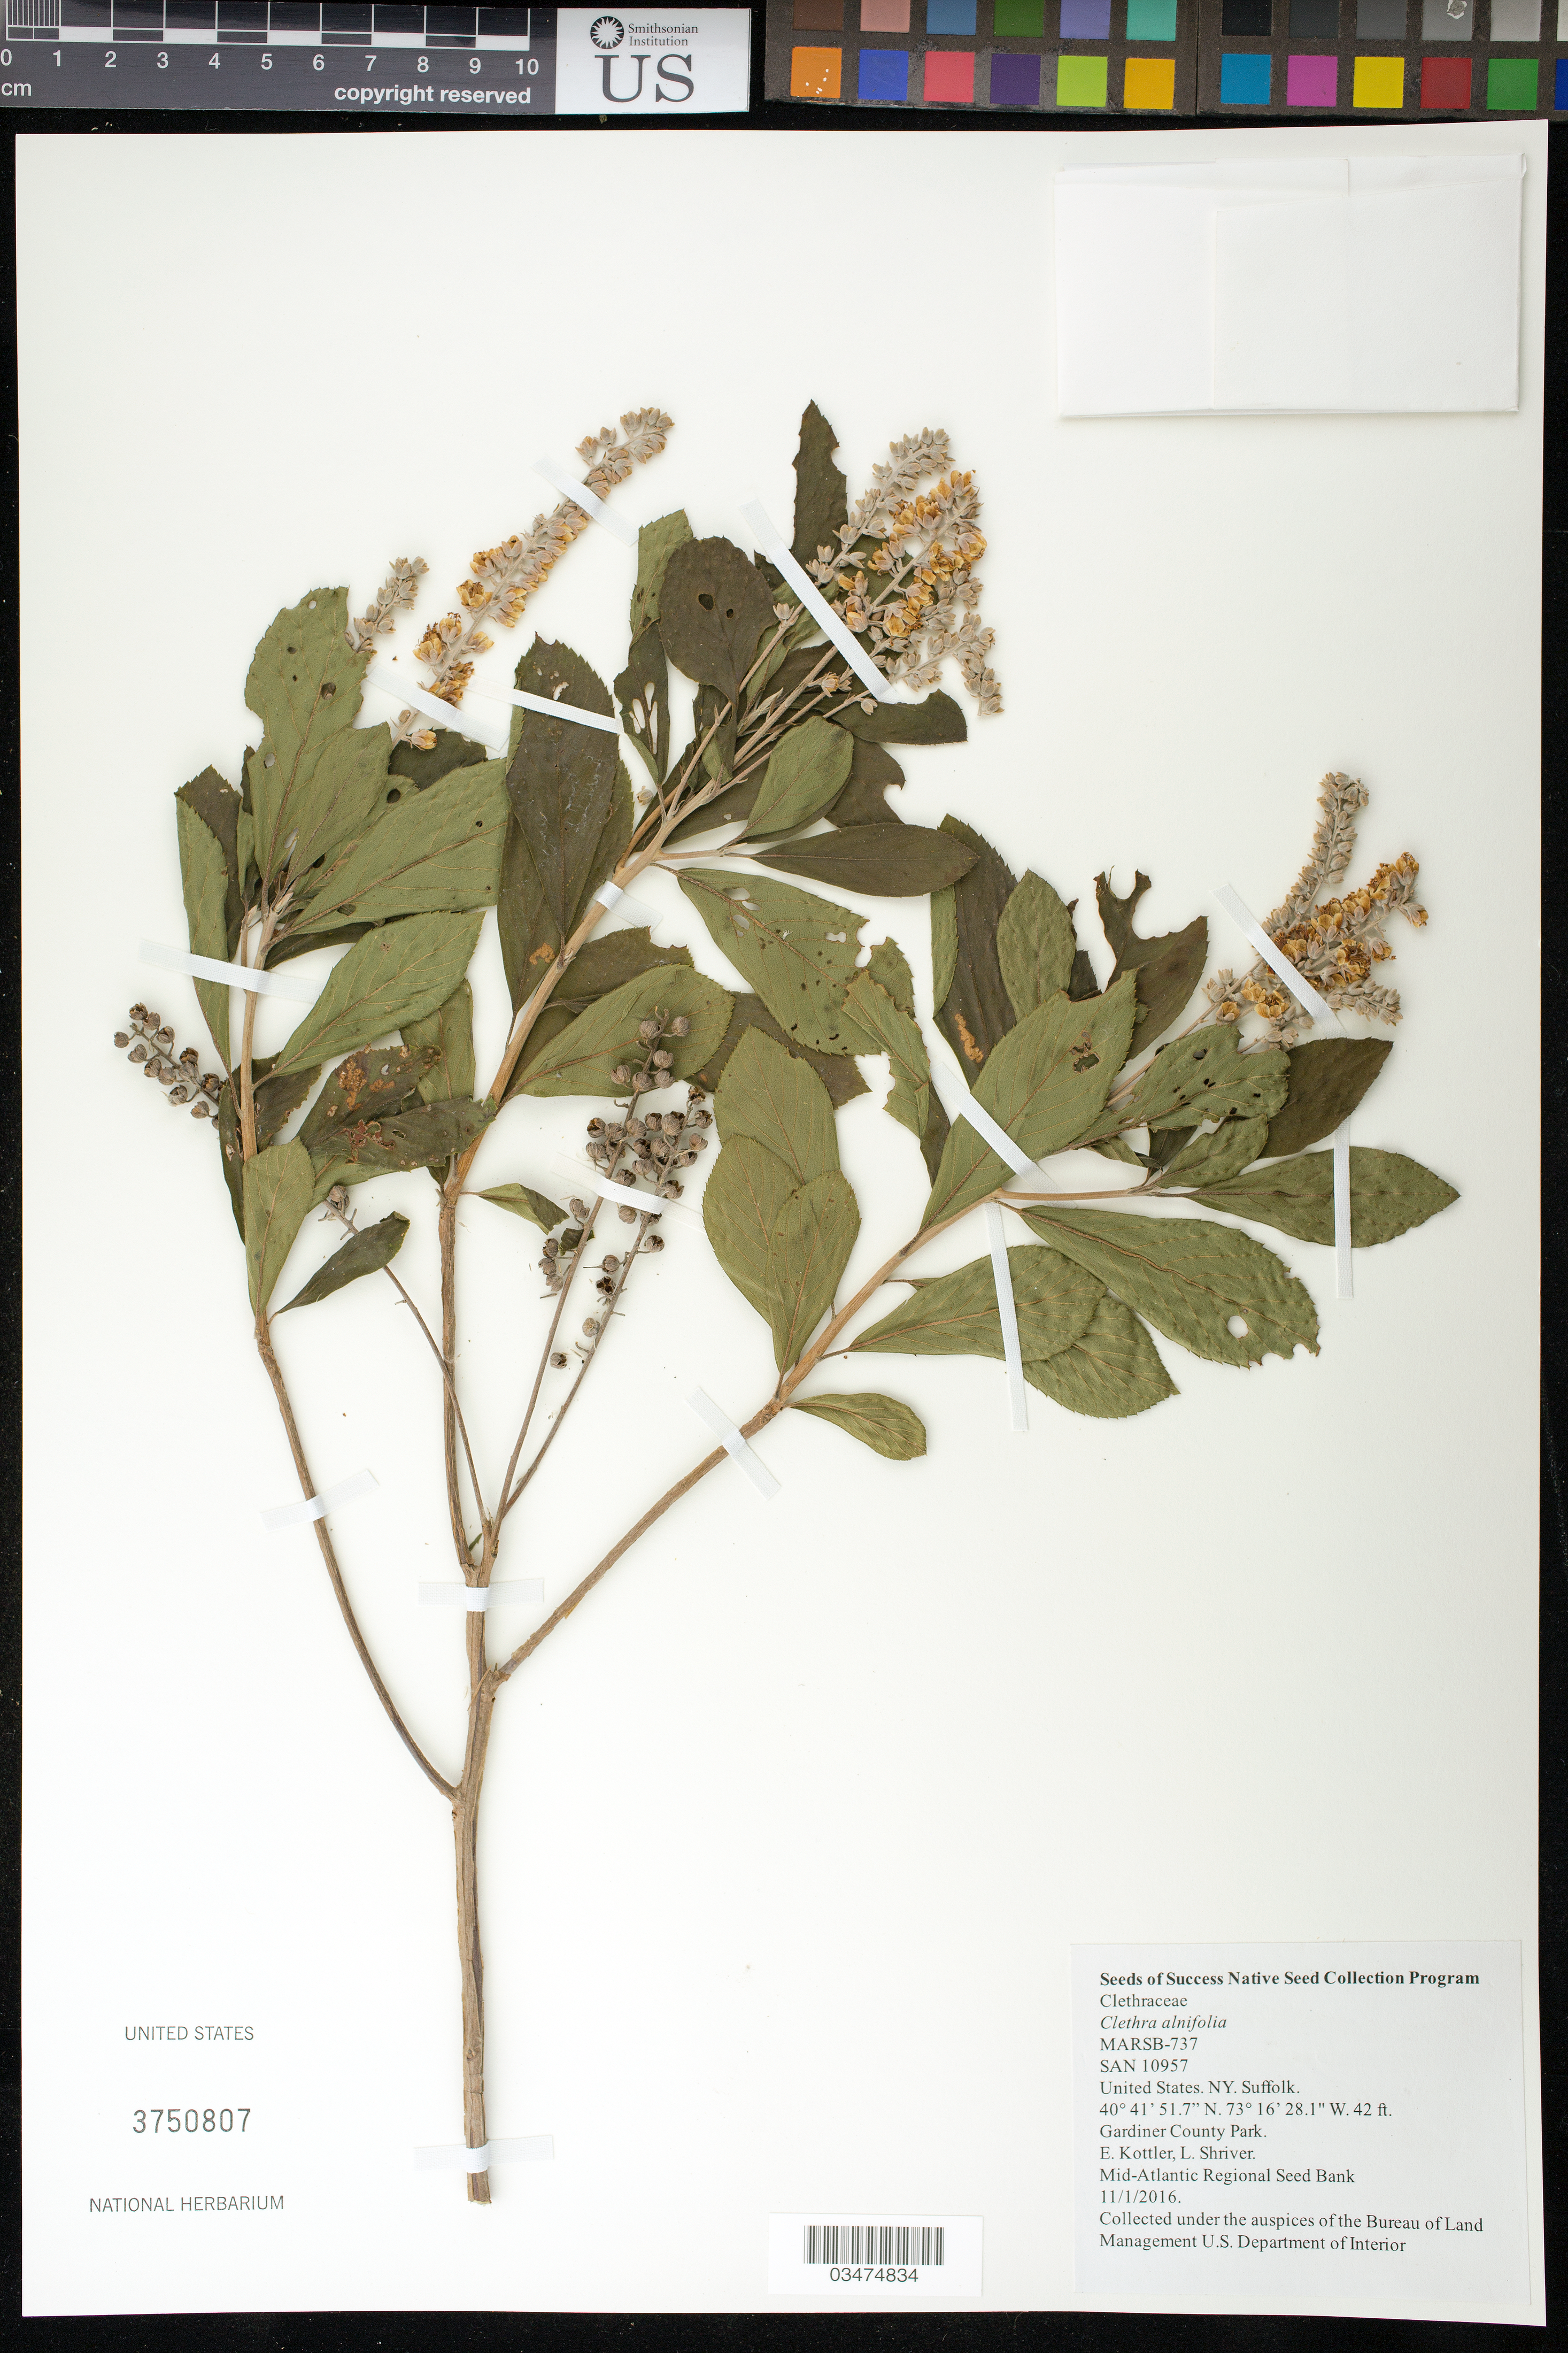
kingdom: Plantae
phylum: Tracheophyta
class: Magnoliopsida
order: Ericales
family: Clethraceae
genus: Clethra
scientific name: Clethra alnifolia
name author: L.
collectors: E. Kottler & L. Shriver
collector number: MARSB-737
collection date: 2016-11-01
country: United States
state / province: New York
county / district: Suffolk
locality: Gardiner County Park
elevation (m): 13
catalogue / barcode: US 3750807